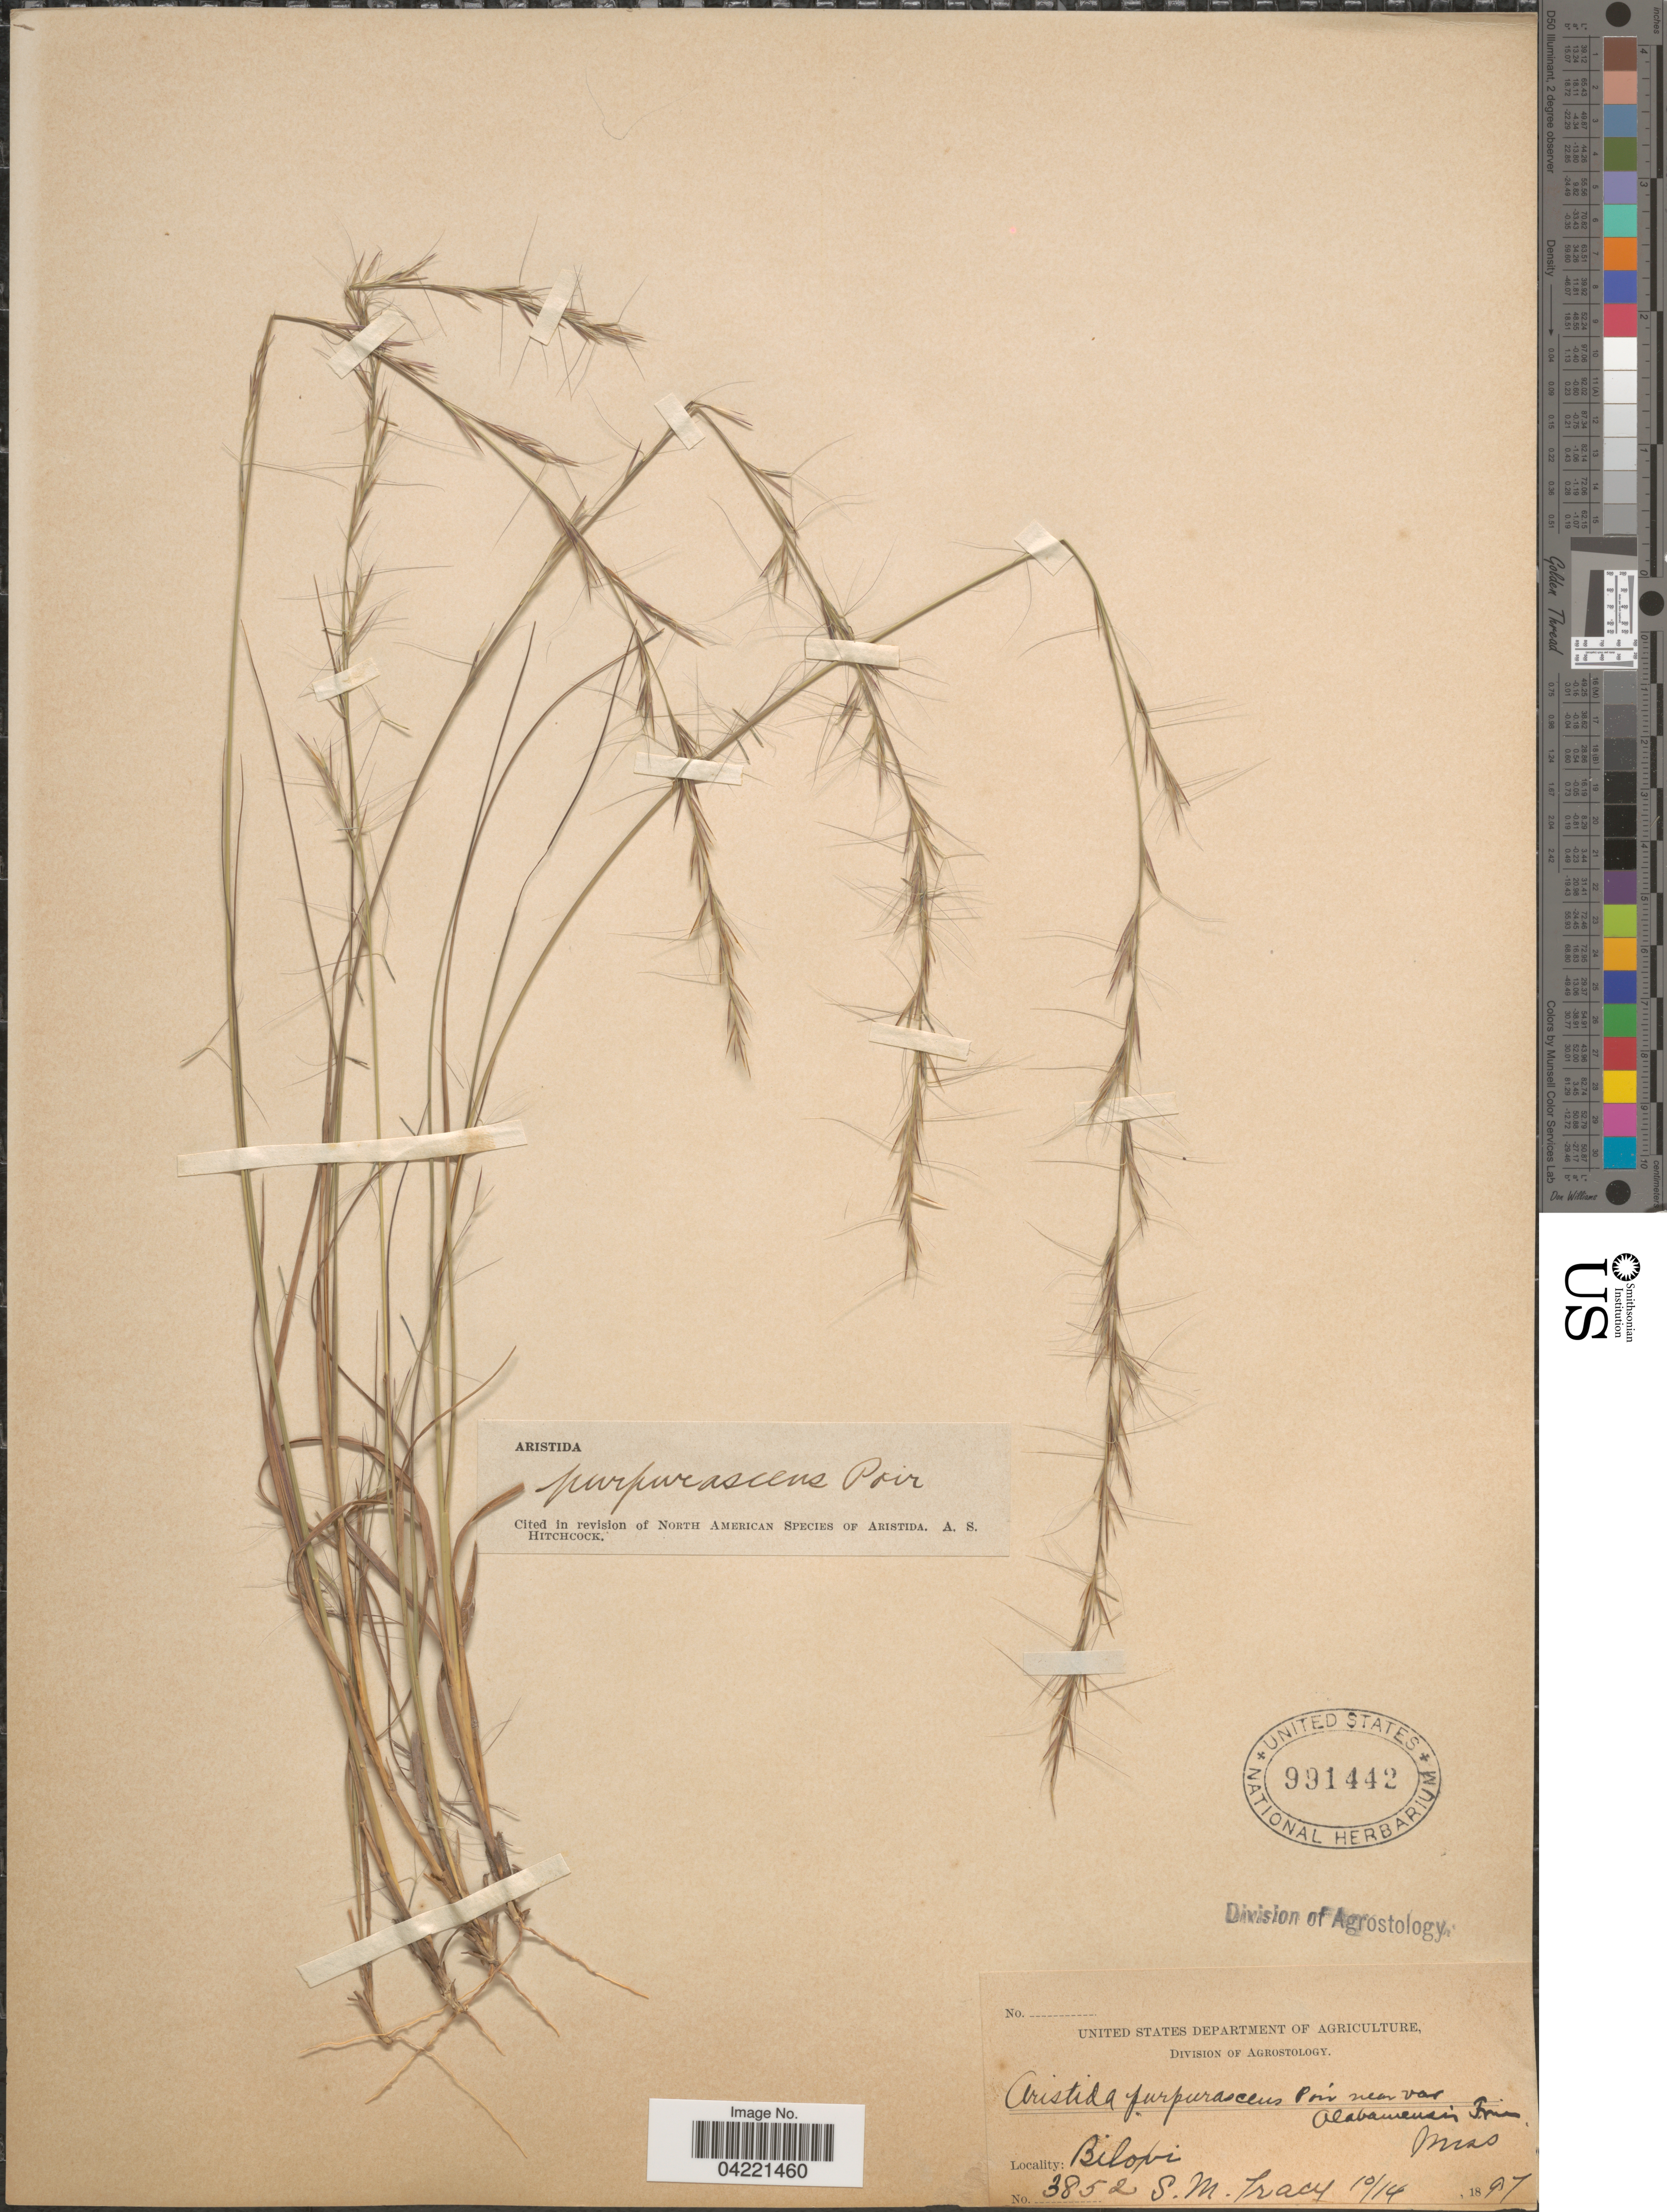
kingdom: Plantae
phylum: Tracheophyta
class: Liliopsida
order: Poales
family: Poaceae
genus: Aristida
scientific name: Aristida purpurascens var. purpurescens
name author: Poir.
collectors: S. M. Tracy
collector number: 3852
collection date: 1897-10-14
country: United States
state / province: Mississippi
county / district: Harrison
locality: Biloxi.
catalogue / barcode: US 991442